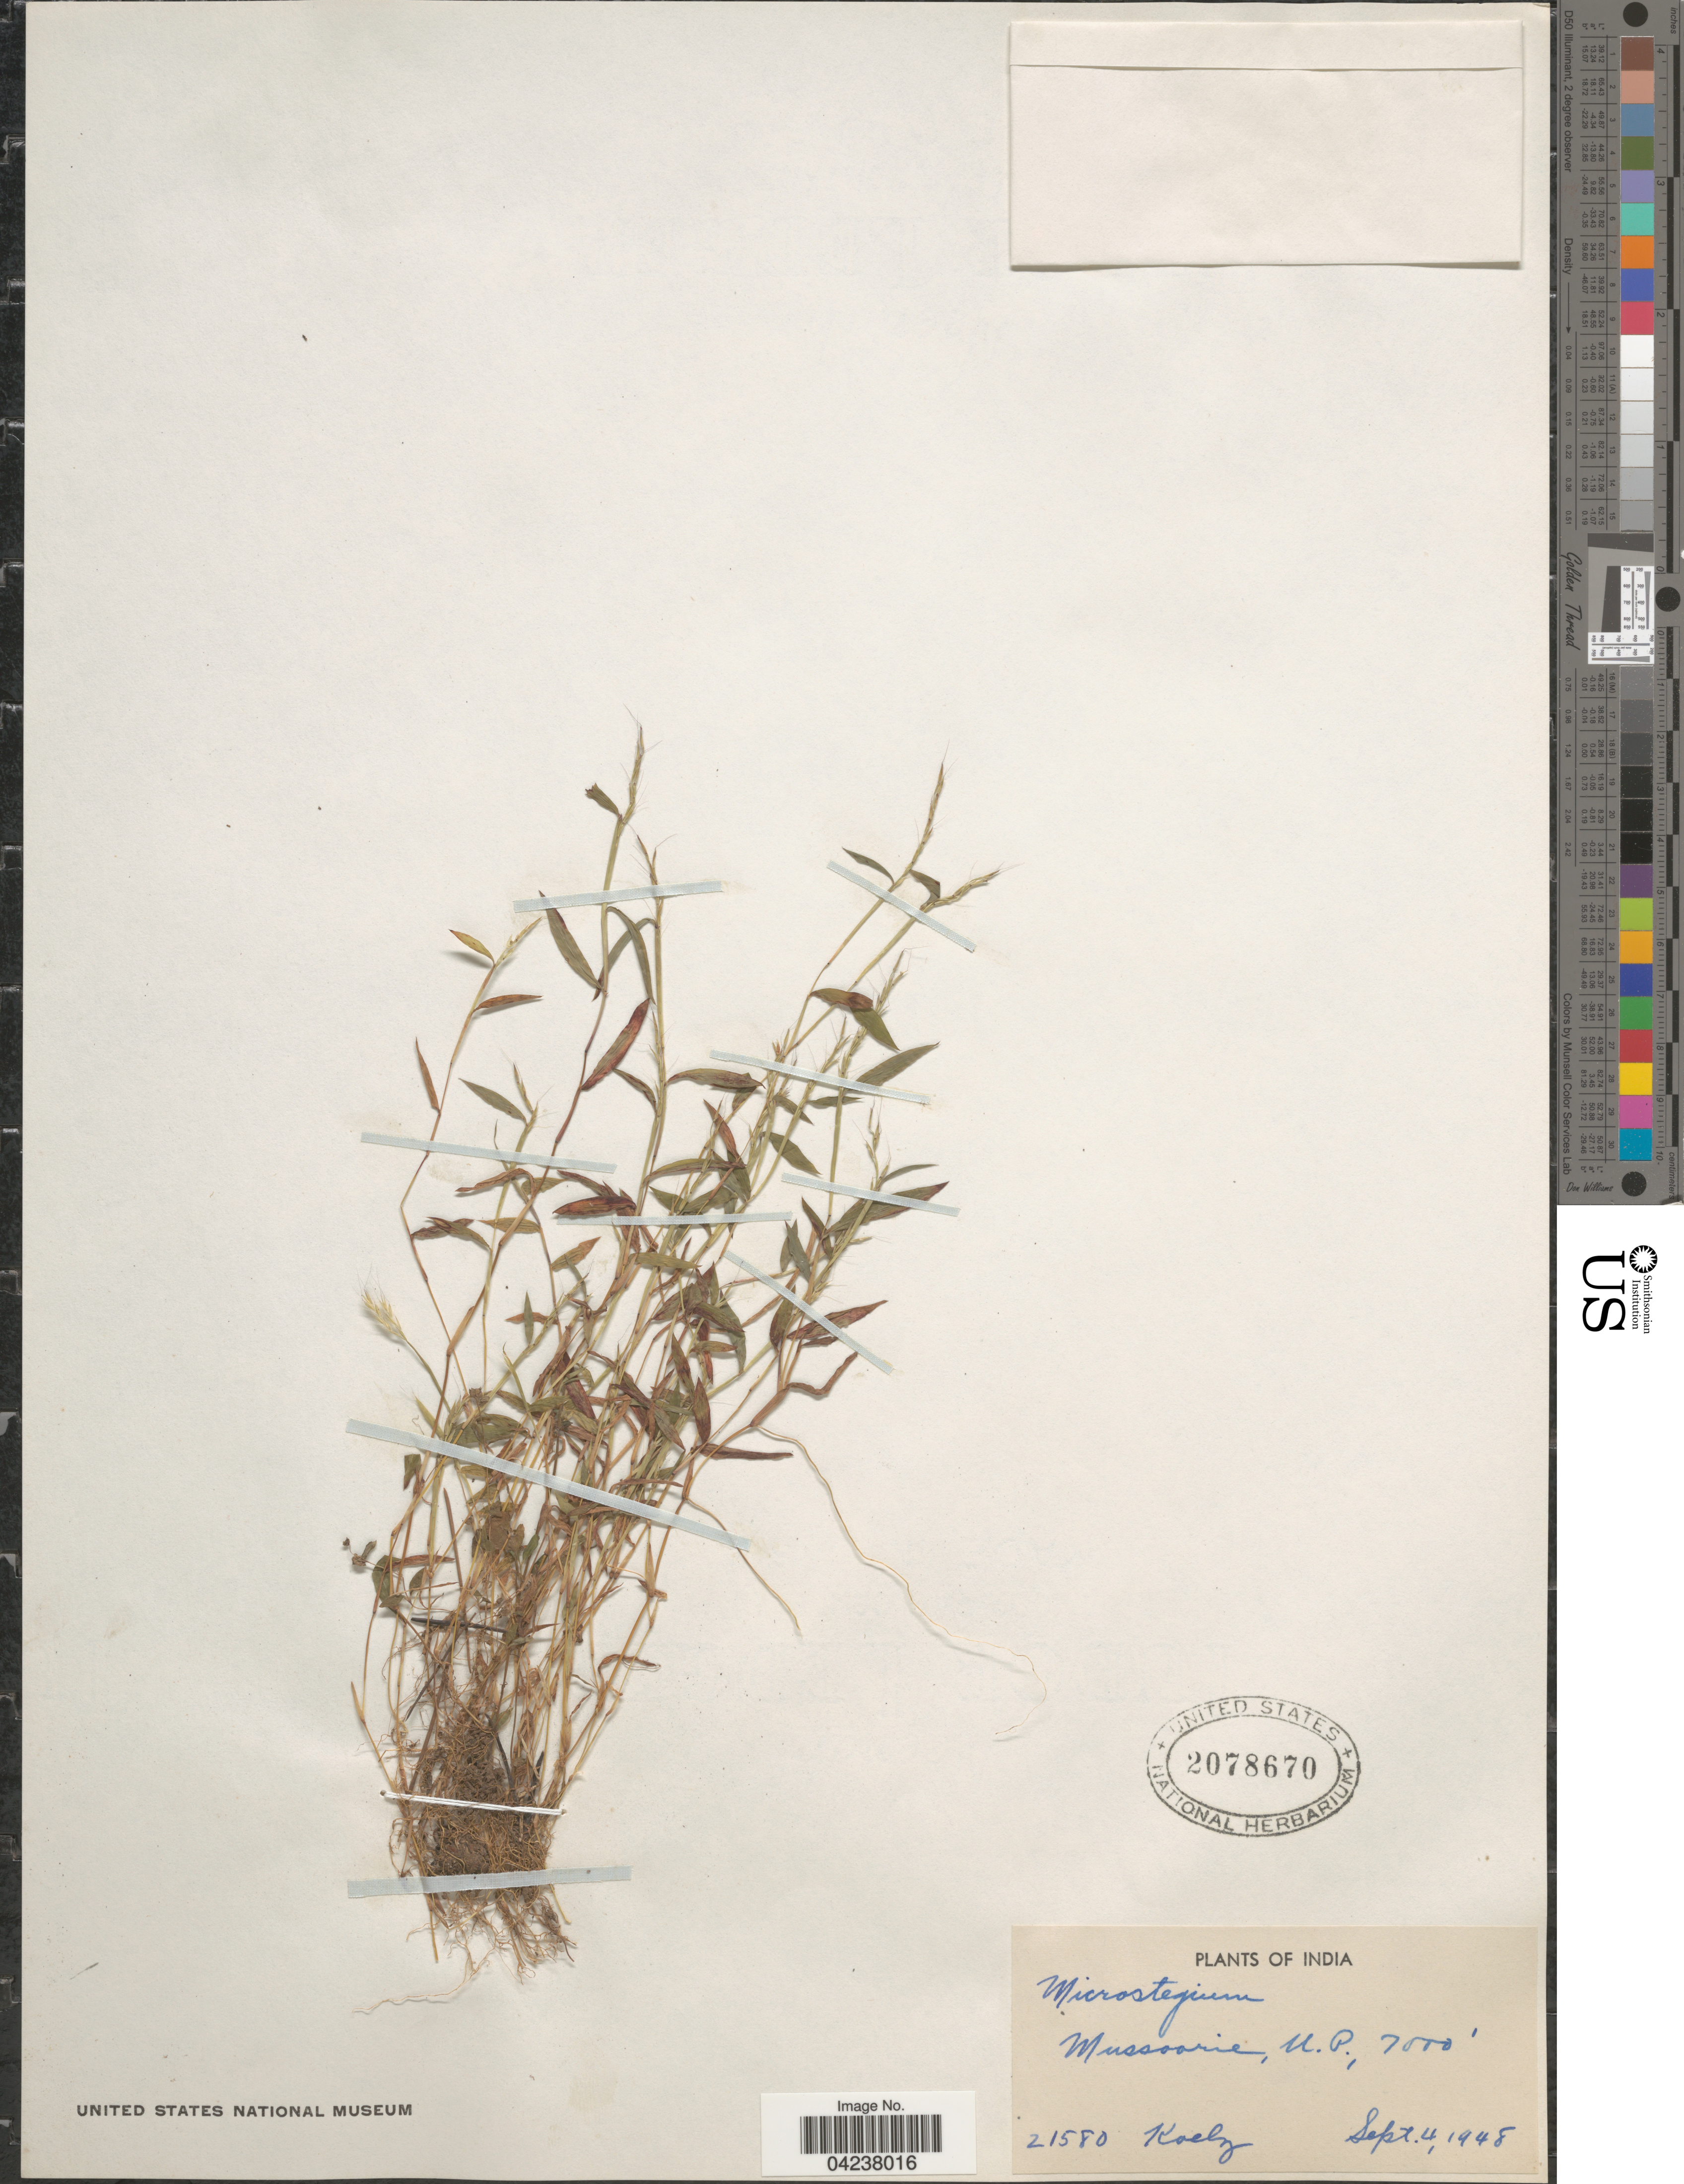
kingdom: Plantae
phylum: Tracheophyta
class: Liliopsida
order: Poales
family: Poaceae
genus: Microstegium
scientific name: Microstegium sp.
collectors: Koelz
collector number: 21580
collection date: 1948-09-04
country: India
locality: Mussoorie, U.P.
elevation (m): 2134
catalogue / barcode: US 2078670